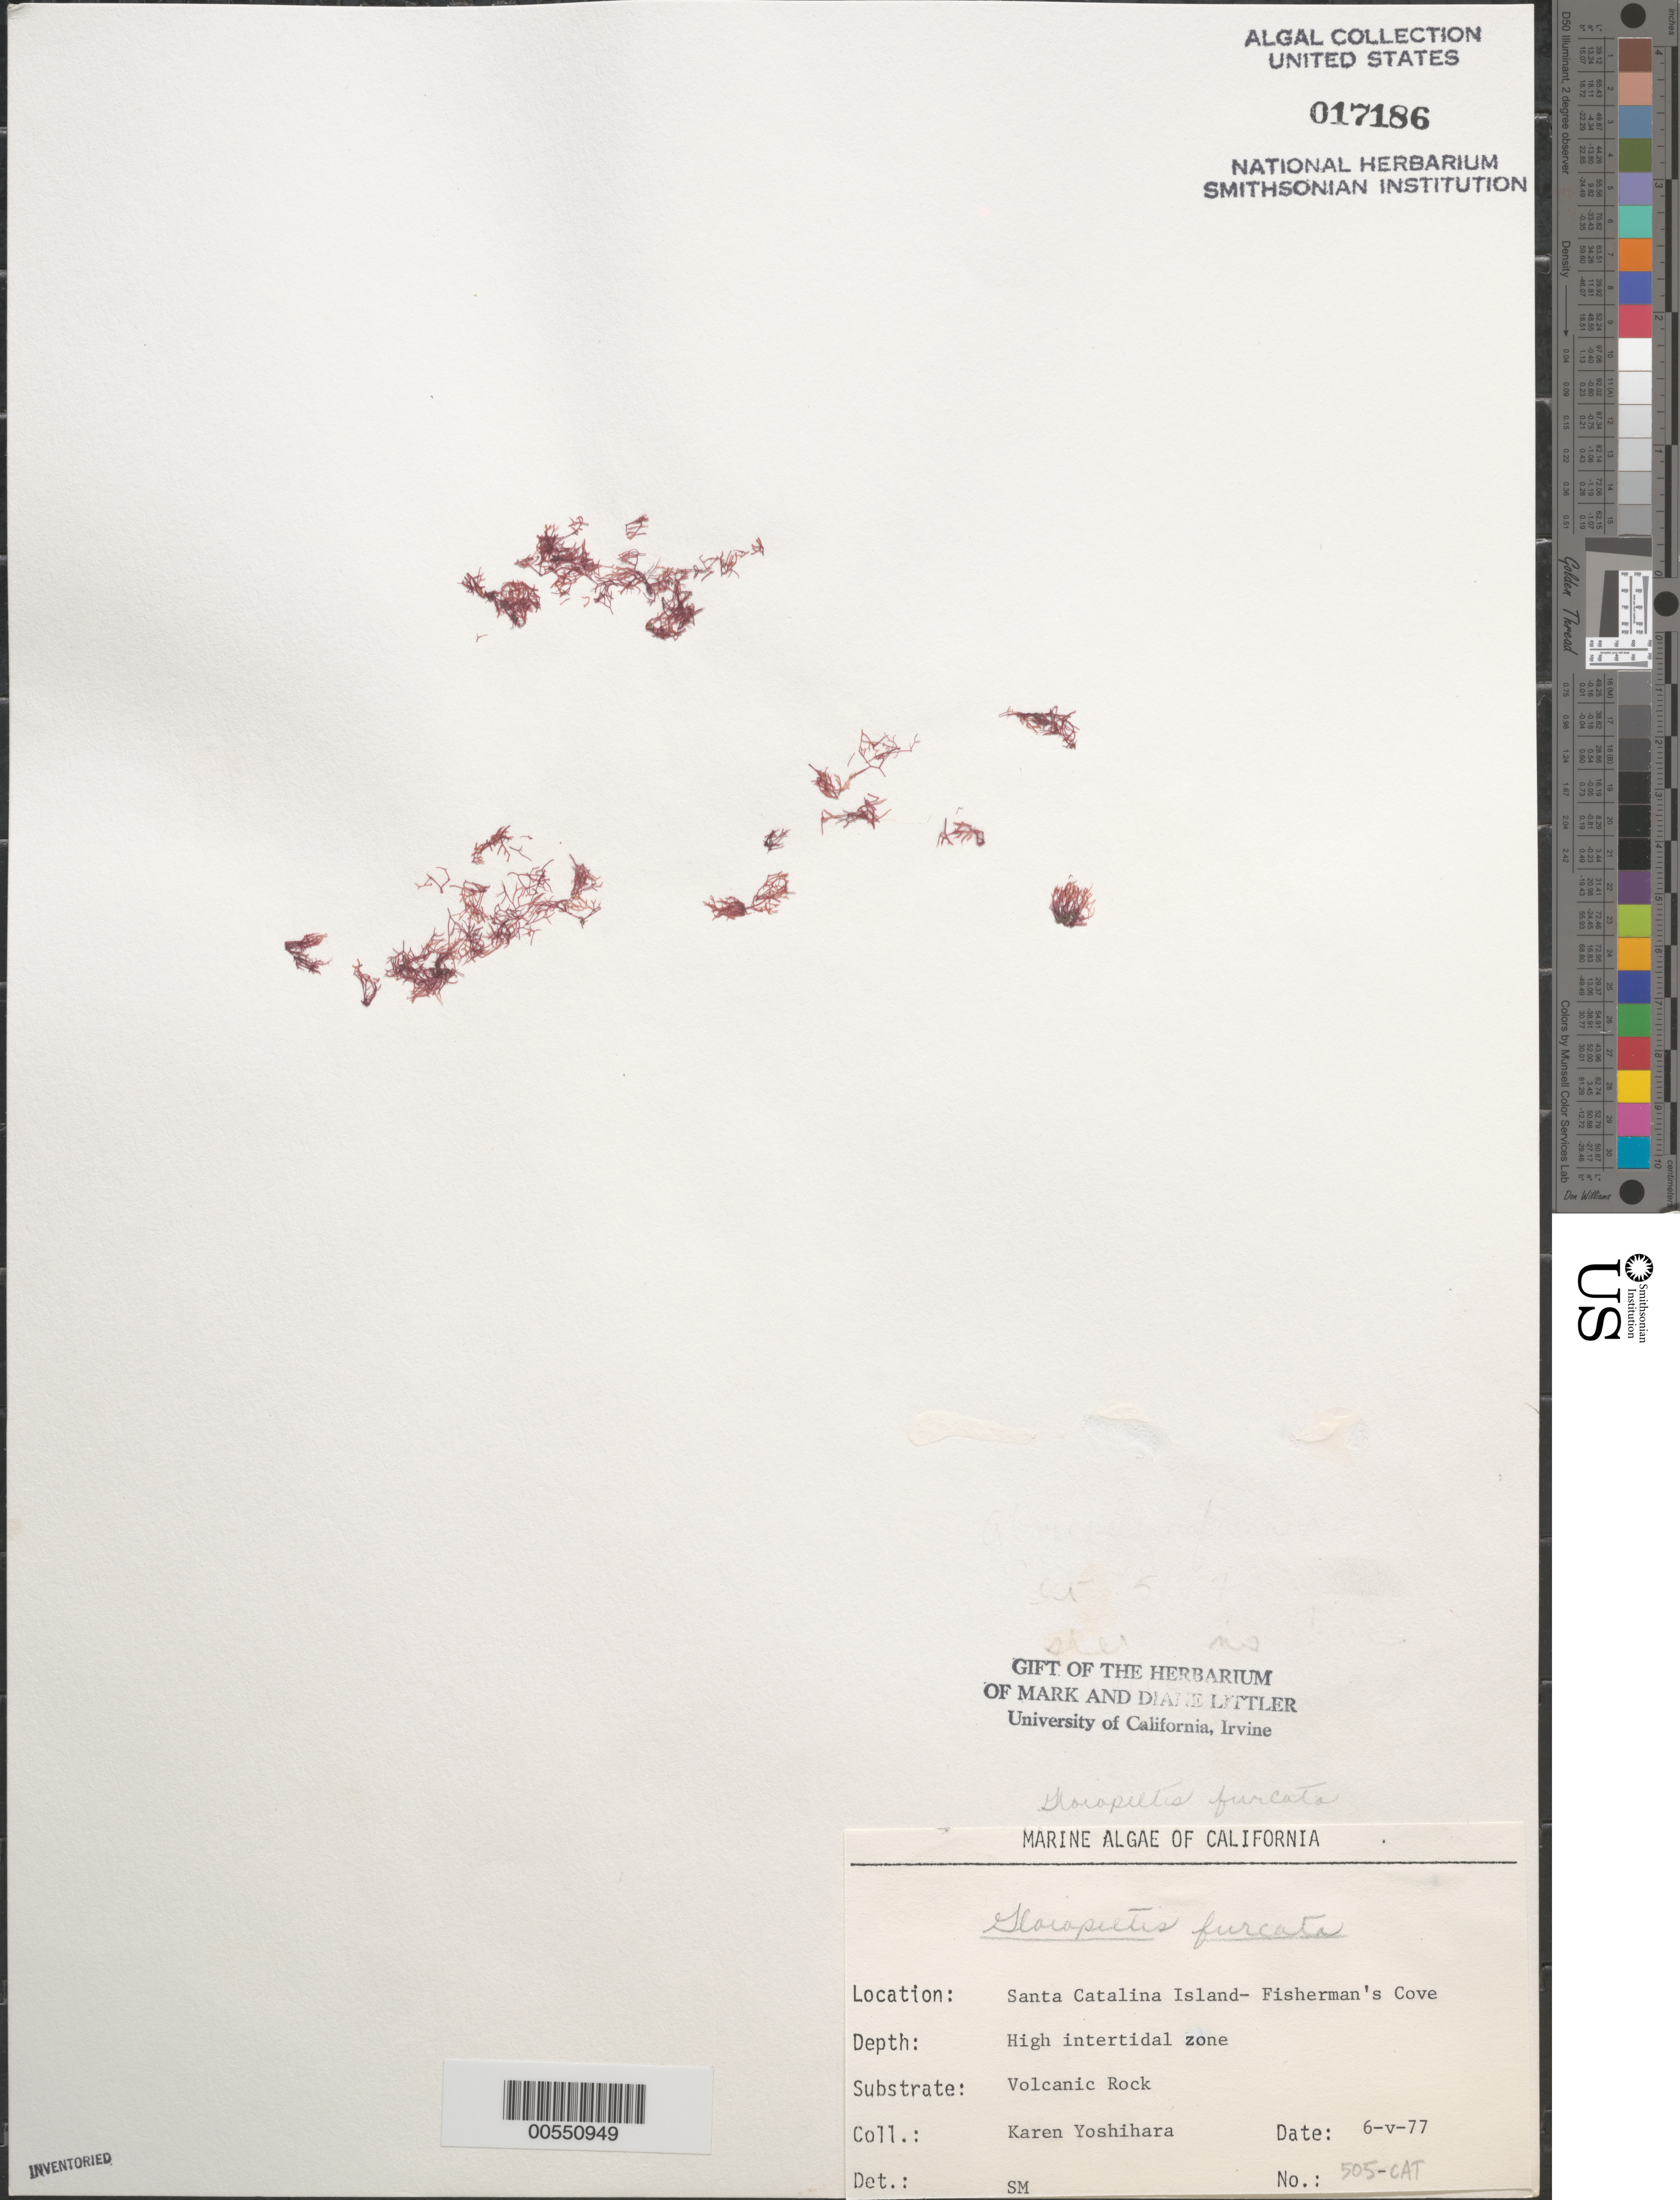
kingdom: Plantae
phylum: Rhodophyta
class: Florideophyceae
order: Gigartinales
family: Endocladiaceae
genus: Gloiopeltis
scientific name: Gloiopeltis furcata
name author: (Postels & Rupr.) J. Agardh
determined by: Murray, S. N.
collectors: K. Yoshihara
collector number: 505-cat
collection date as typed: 06 May 1977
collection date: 1977-05-06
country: United States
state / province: California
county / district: Los Angeles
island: Santa Catalina Island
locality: Fishermen Cove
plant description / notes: BLM-SOCALBIGHT Rocky Intertidal Survey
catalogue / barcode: US 17186